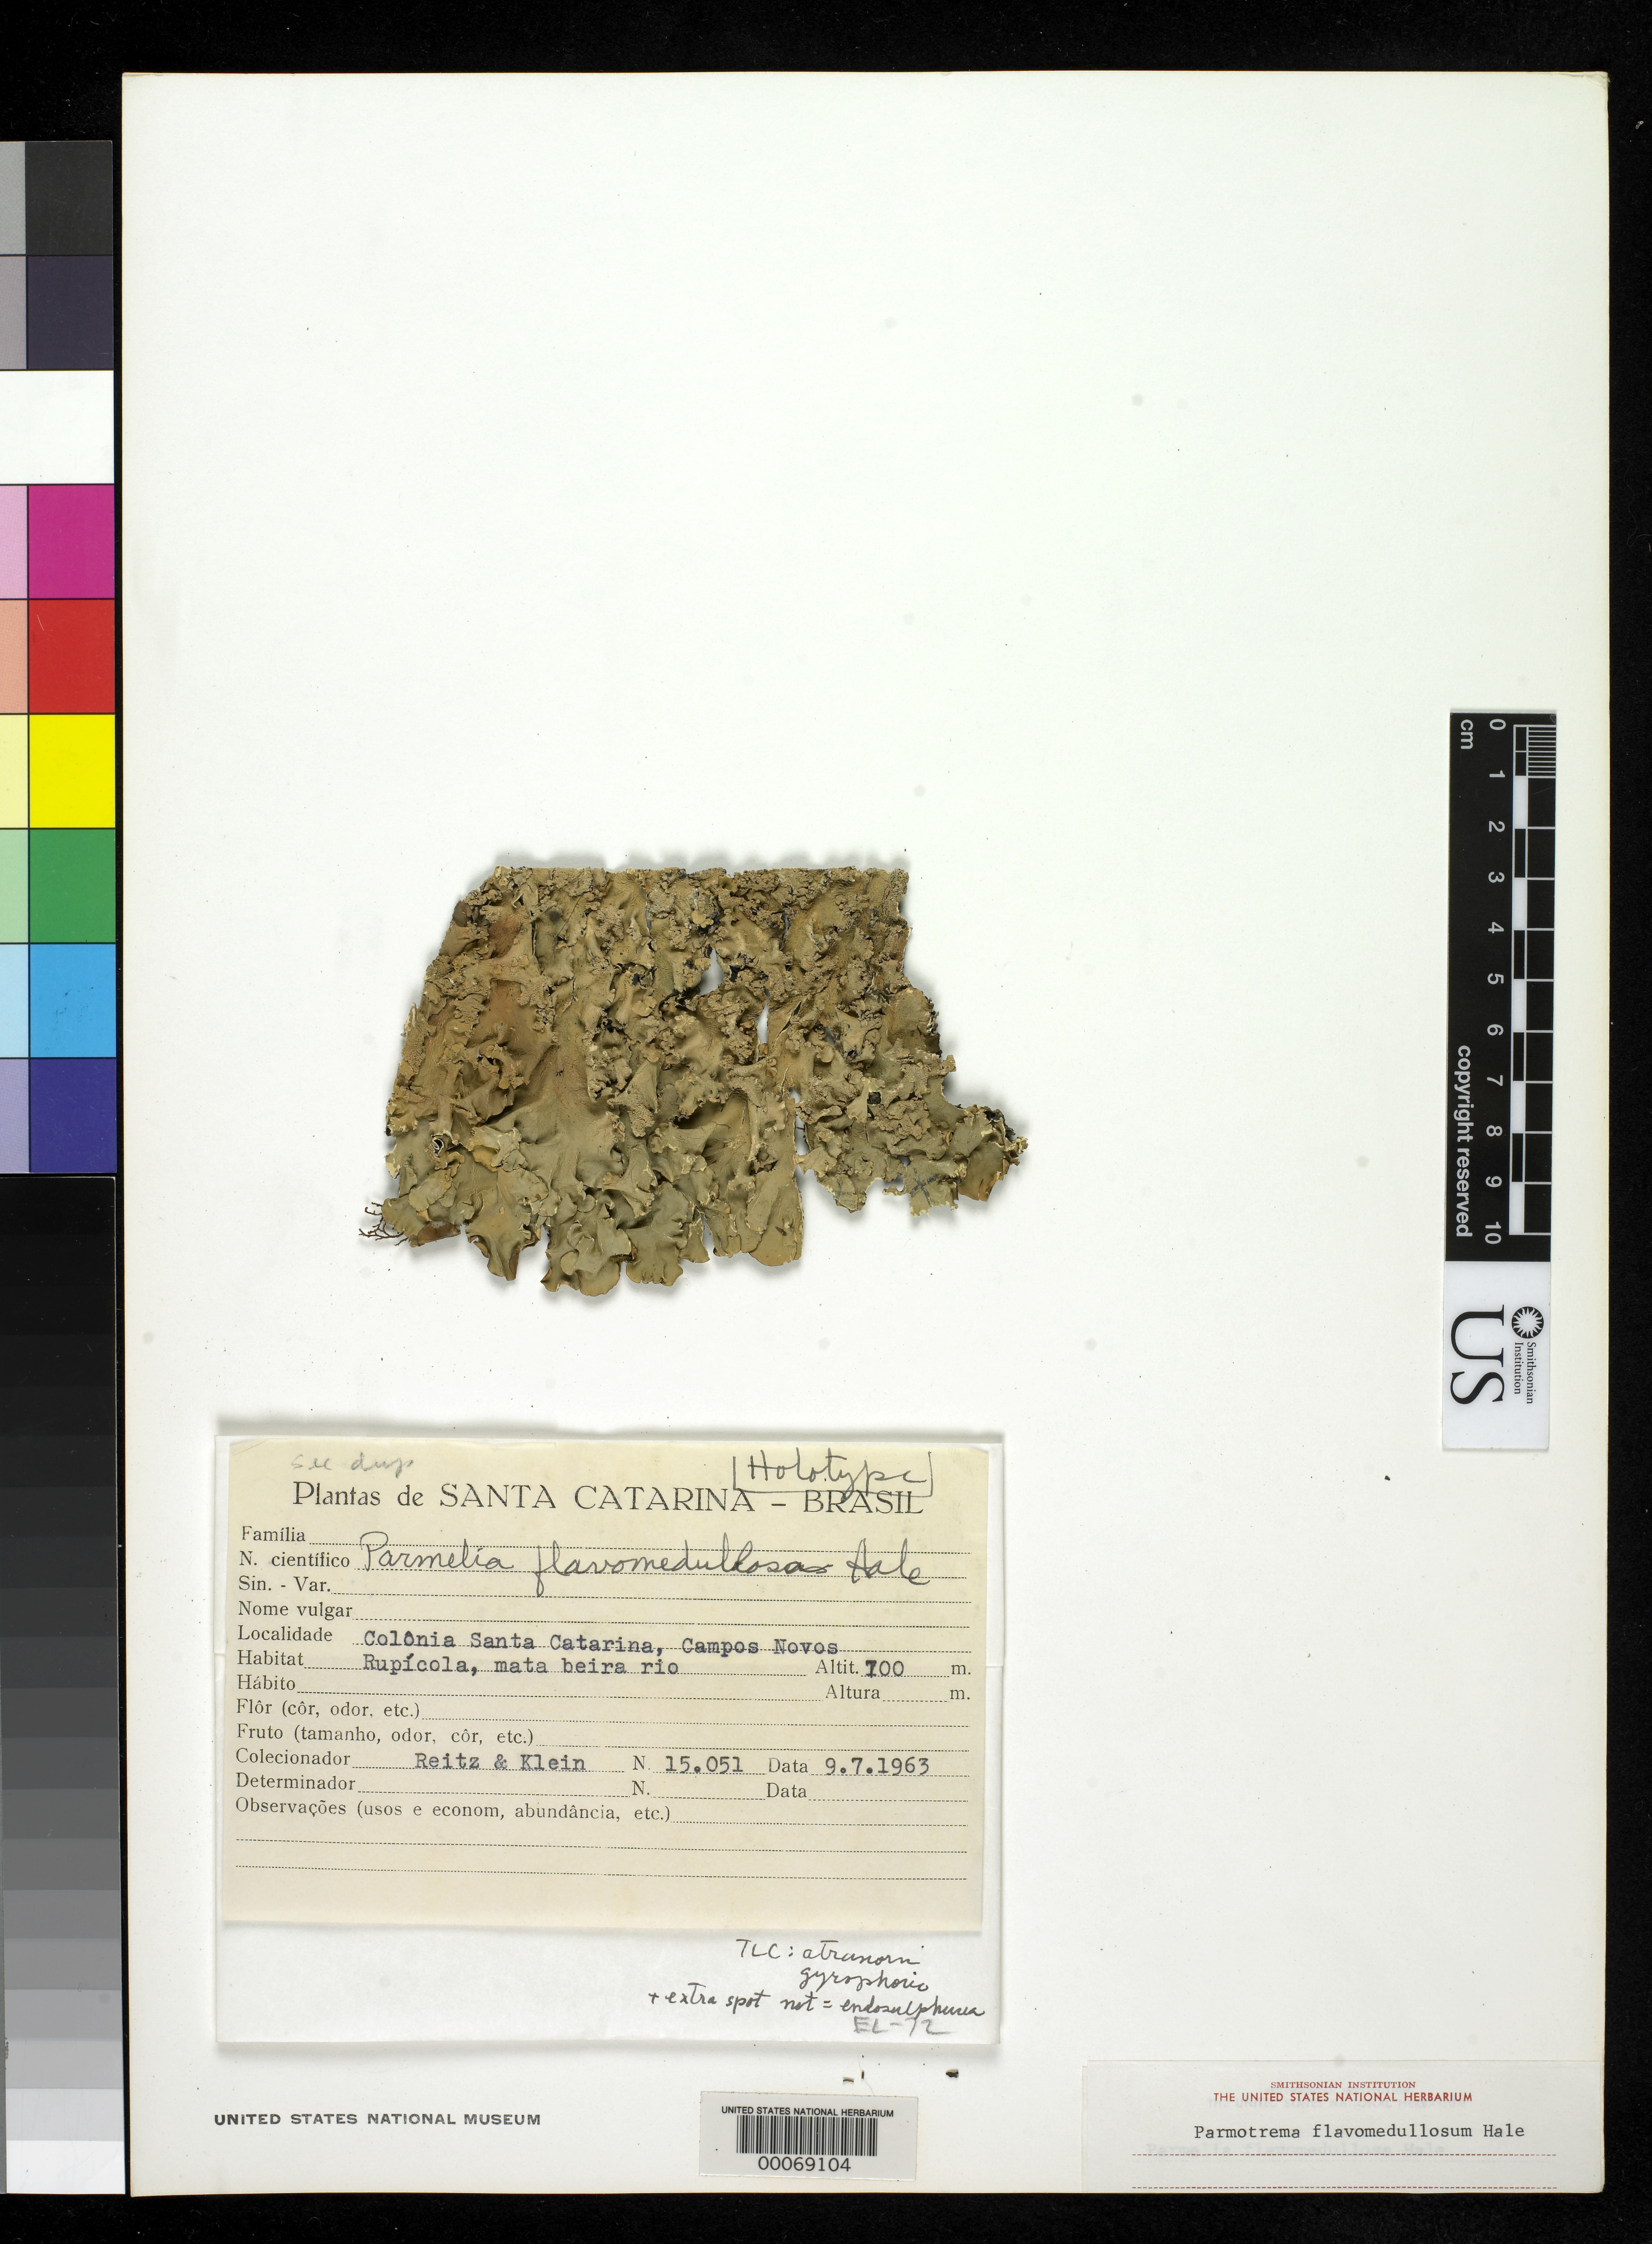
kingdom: Fungi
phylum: Ascomycota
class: Lecanoromycetes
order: Lecanorales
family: Parmeliaceae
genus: Parmotrema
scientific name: Parmotrema flavomedullosum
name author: Hale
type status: Holotype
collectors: R. Reitz & R. M. Klein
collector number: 15051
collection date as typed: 07 Sep 1963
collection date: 1963-09-07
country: Brazil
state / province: Santa Catarina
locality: Campo Novos, Colonia Santa Catarina.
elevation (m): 700